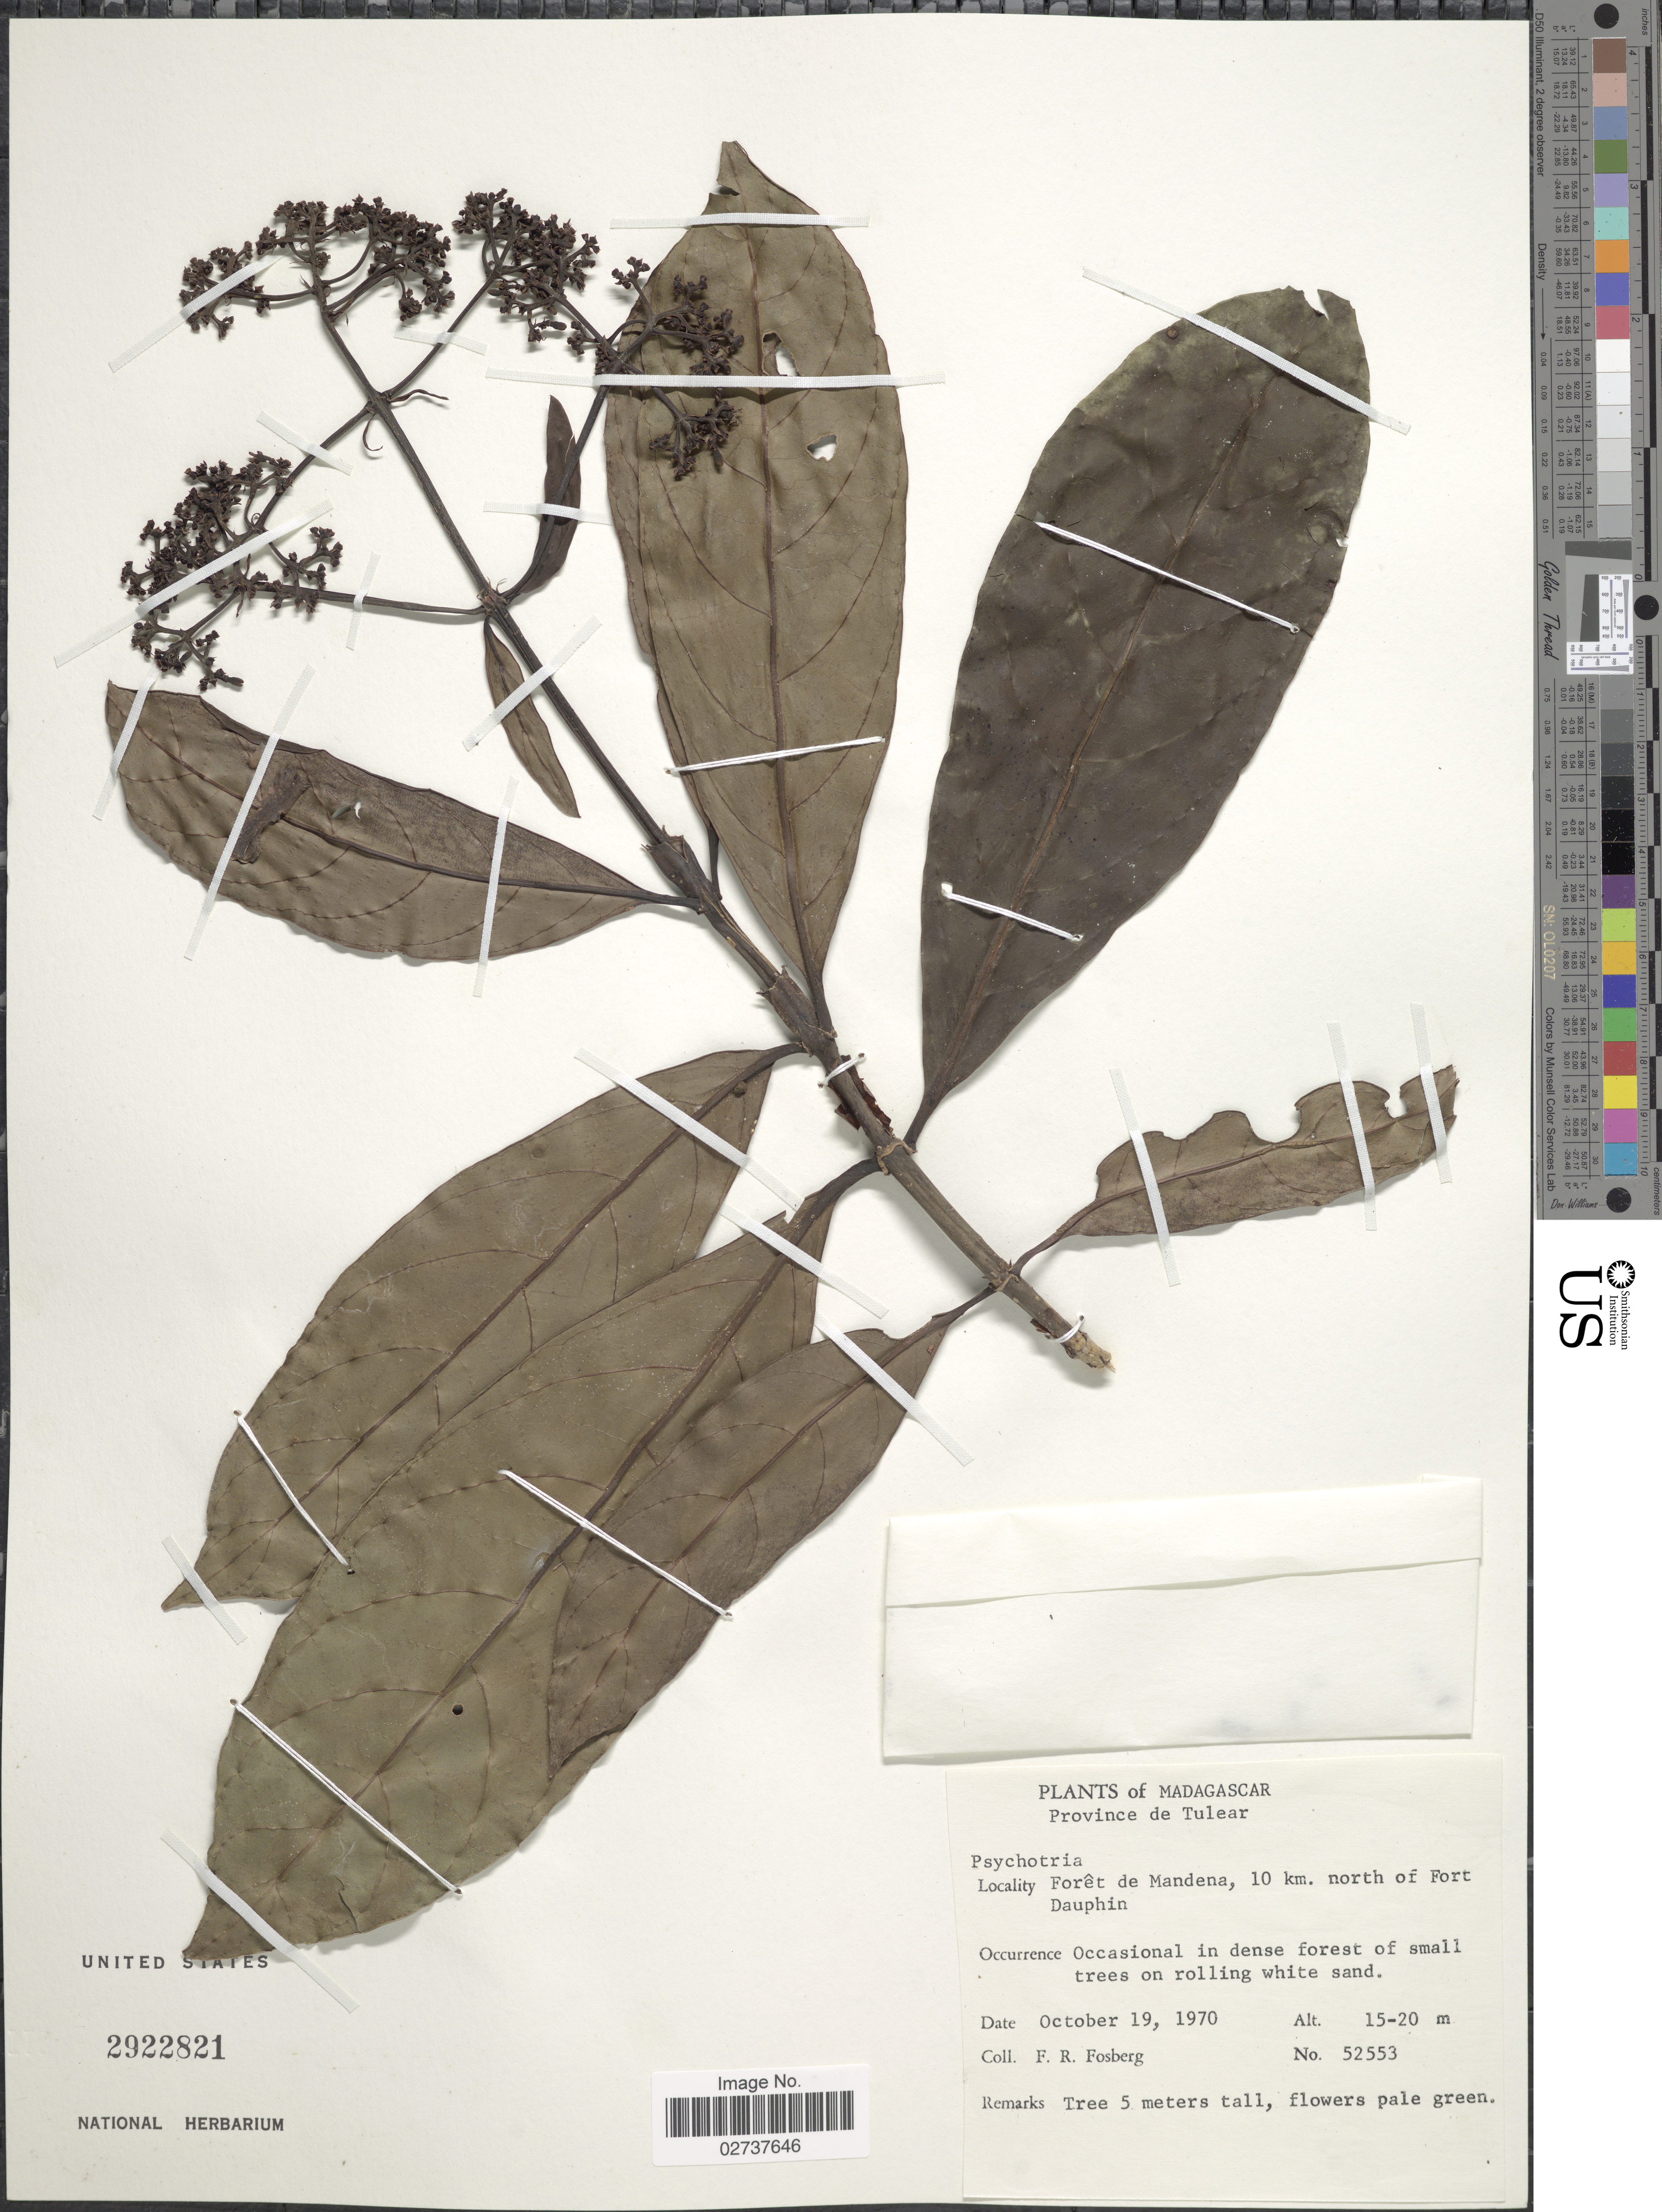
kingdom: Plantae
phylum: Tracheophyta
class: Magnoliopsida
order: Gentianales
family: Rubiaceae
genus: Psychotria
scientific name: Psychotria sp.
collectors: F. R. Fosberg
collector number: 52553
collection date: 1970-10-19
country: Madagascar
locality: Province de Tulear, Foret de Mandena, 10 km. north of Fort Dauphin.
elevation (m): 15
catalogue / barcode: US 2922821